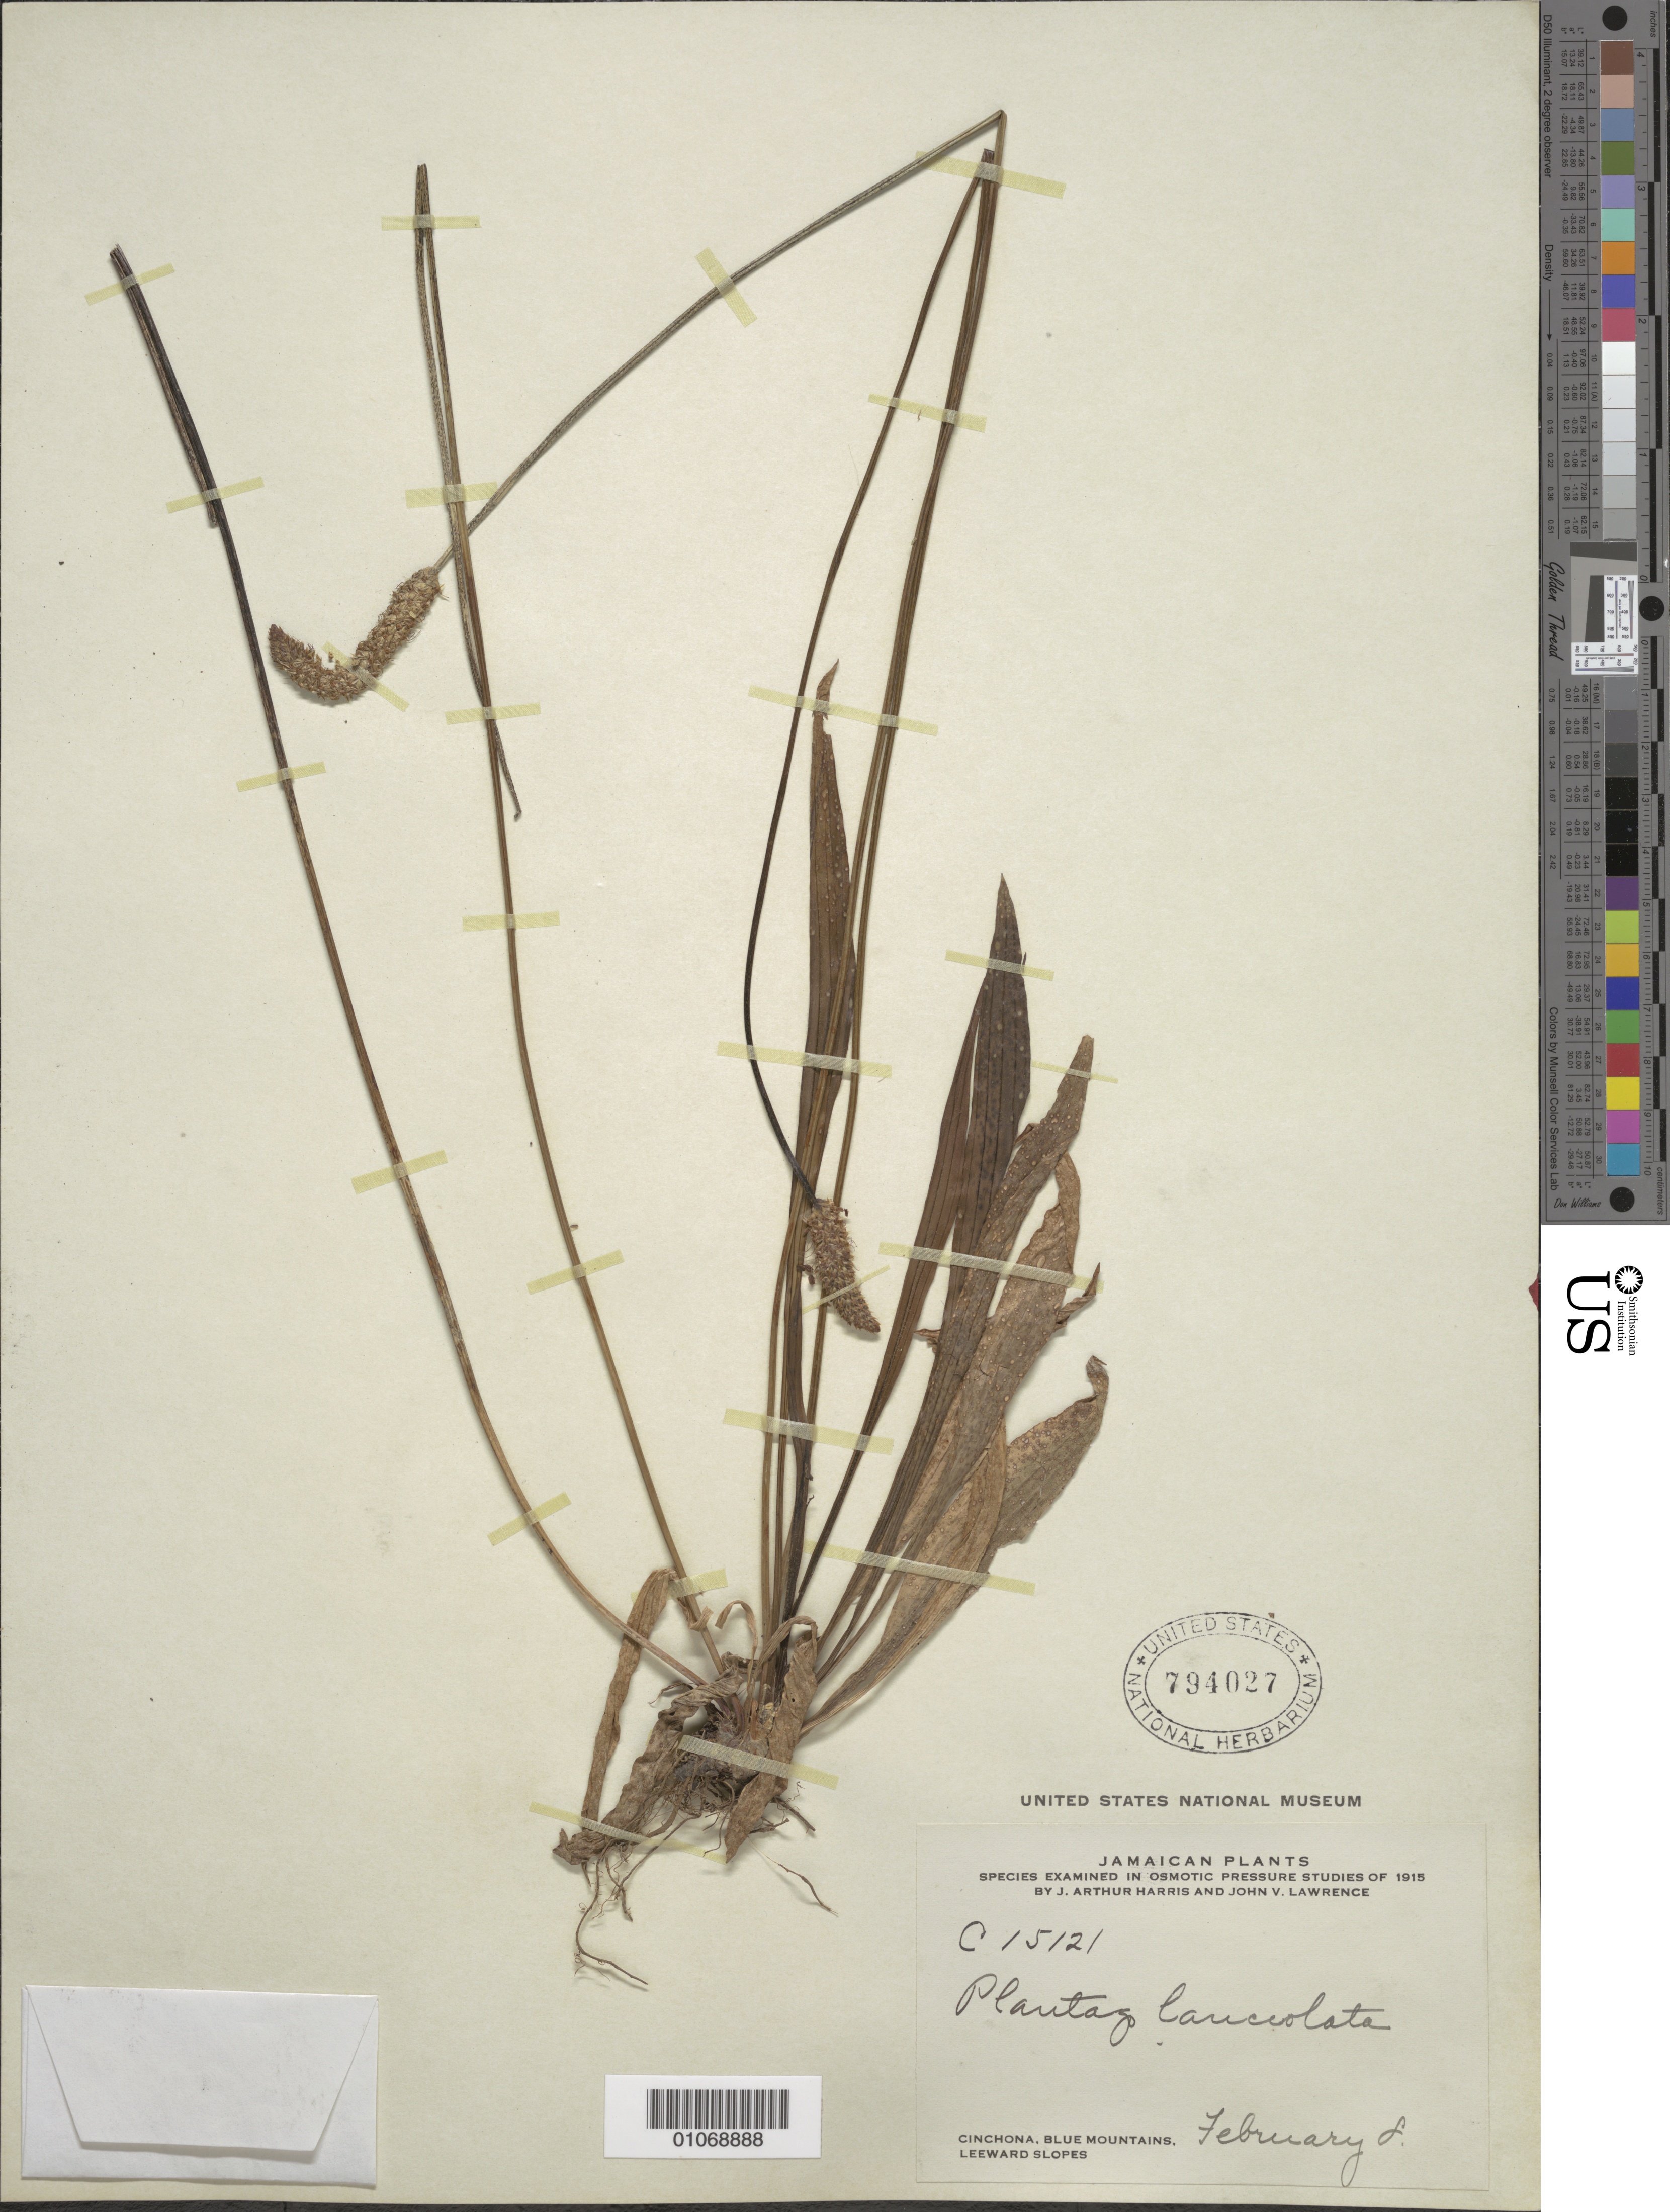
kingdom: Plantae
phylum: Tracheophyta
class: Magnoliopsida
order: Lamiales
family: Plantaginaceae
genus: Plantago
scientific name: Plantago lanceolata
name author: L.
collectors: J. A. Harris & J. Lawrence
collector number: c15121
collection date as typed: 08 Feb 1915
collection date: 1915-02-08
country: Jamaica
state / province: Saint Andrew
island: Jamaica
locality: Cinchona, Blue Mountains, leeward slopes.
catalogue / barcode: US 794027